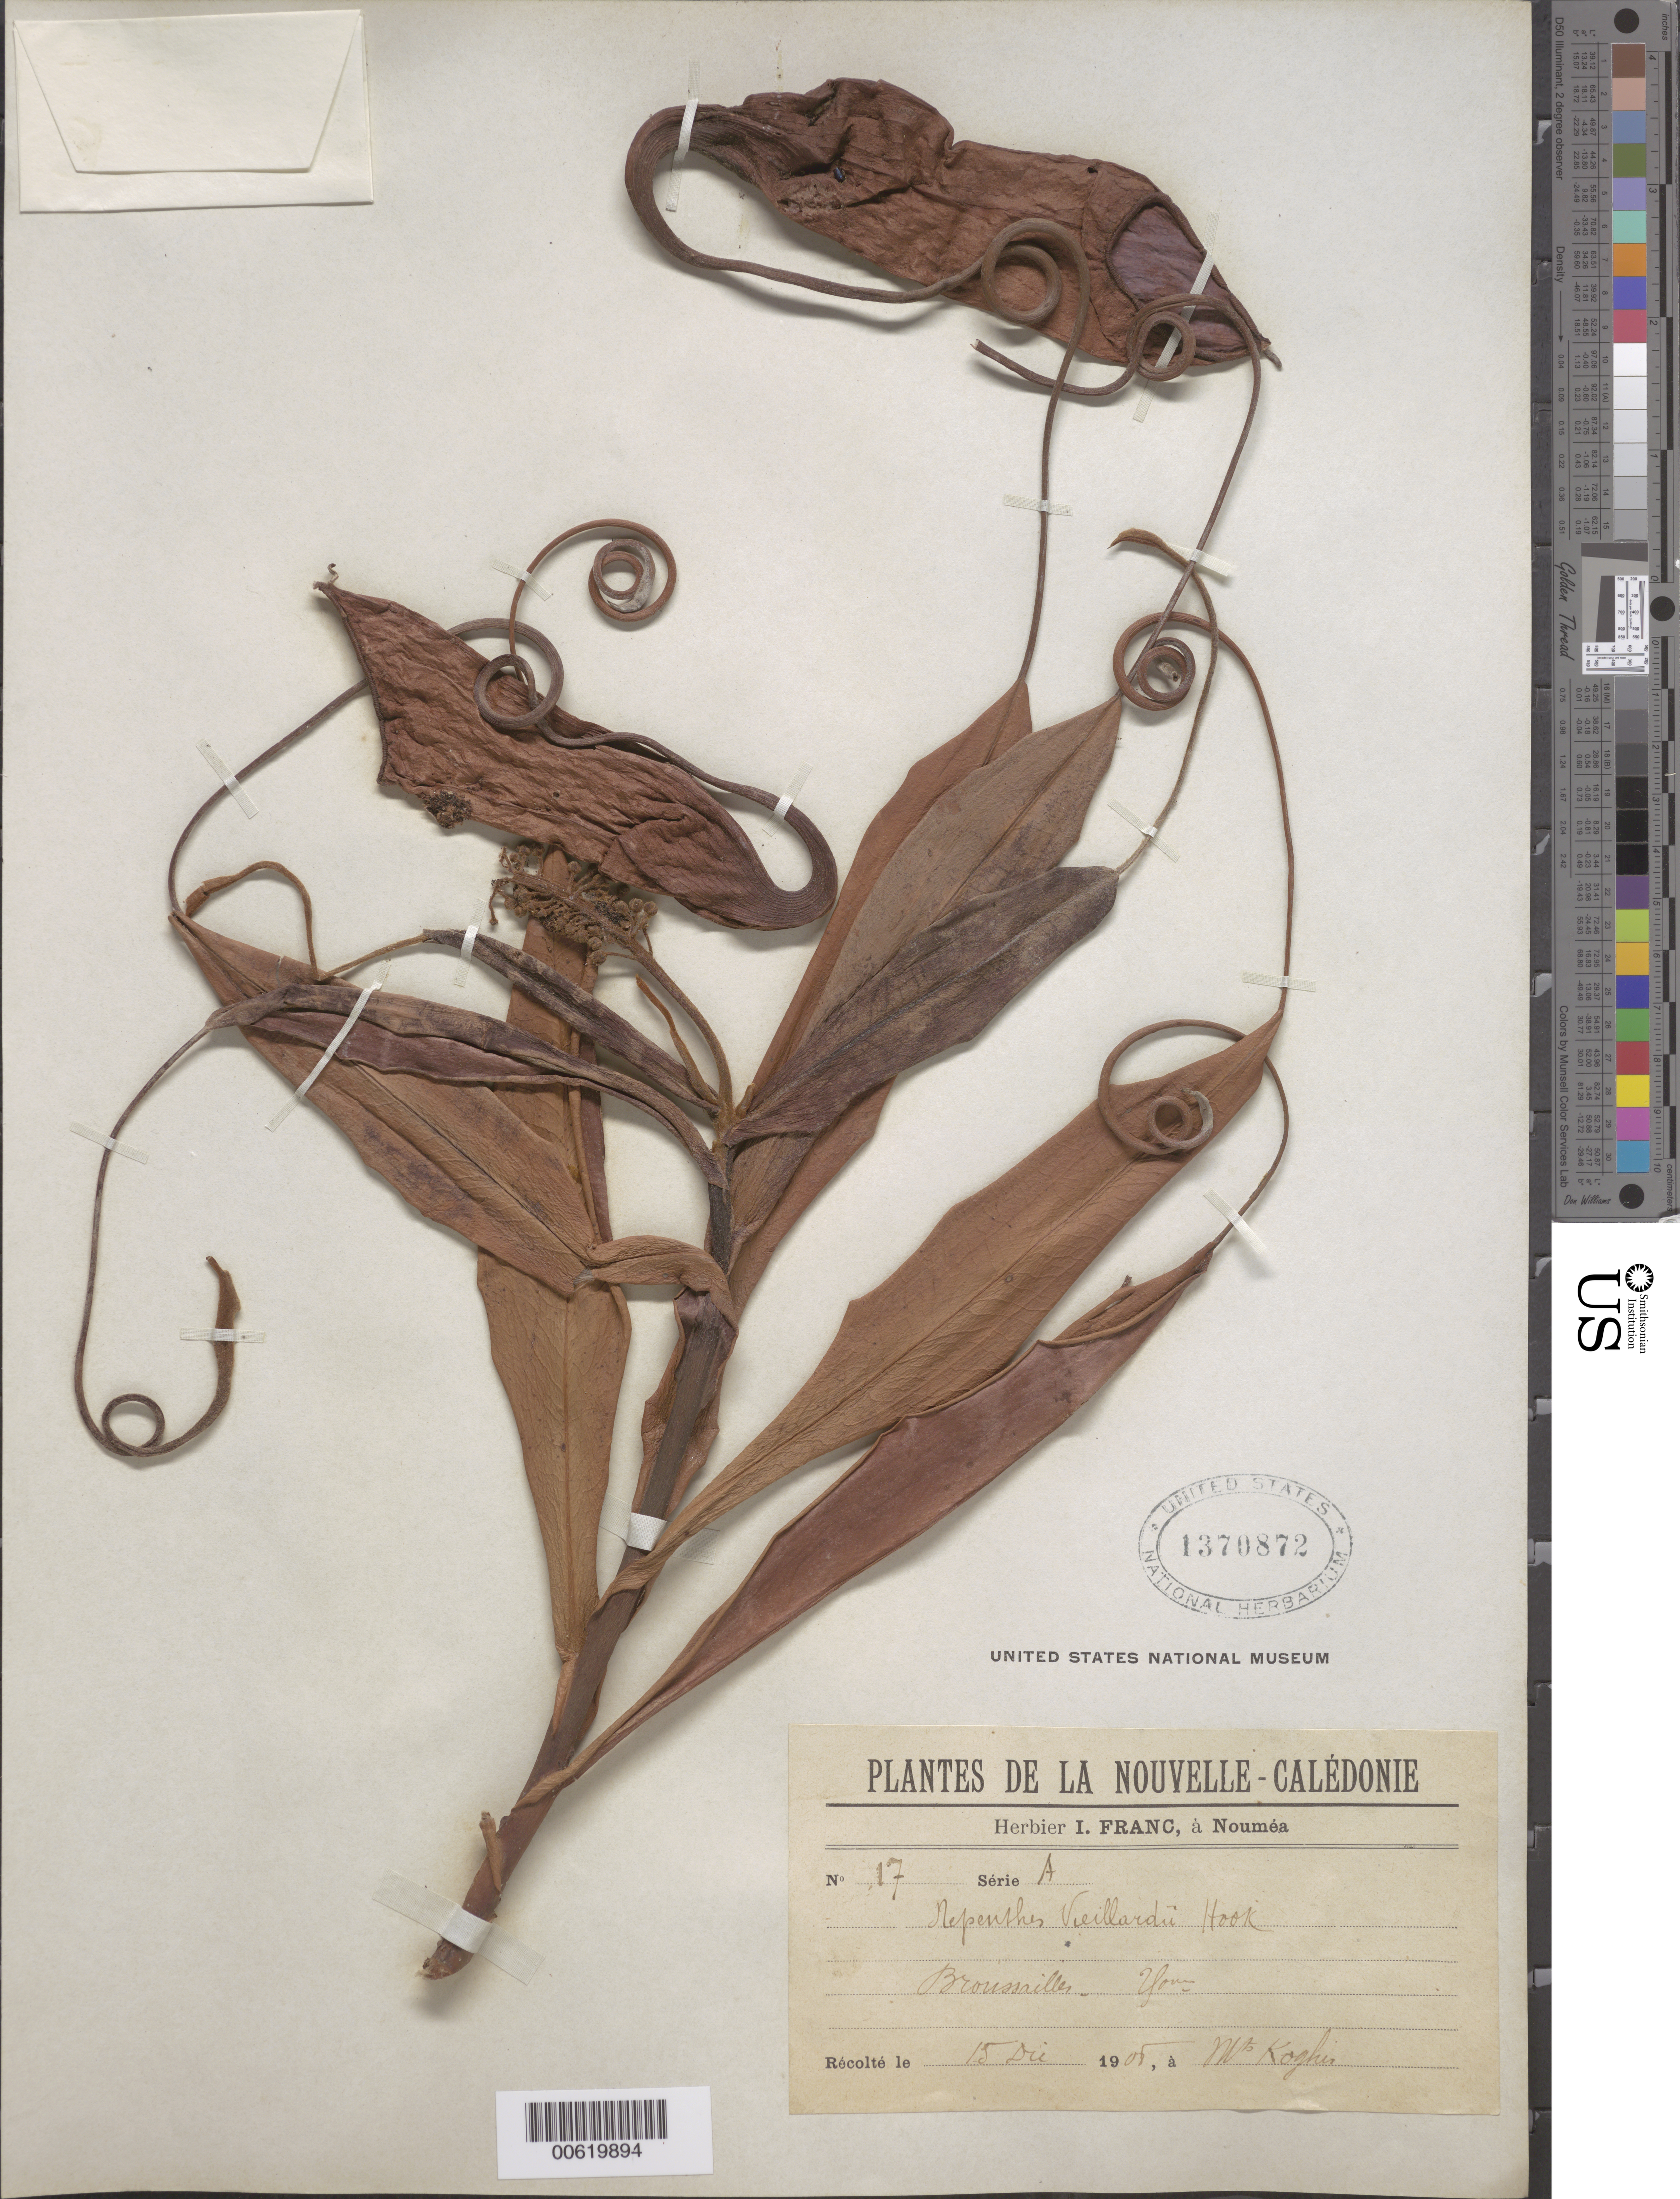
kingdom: Plantae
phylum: Tracheophyta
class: Magnoliopsida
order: Caryophyllales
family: Nepenthaceae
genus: Nepenthes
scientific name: Nepenthes vieillardii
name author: Hook. f.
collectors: I. Franc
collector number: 17A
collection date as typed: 15 Dec 1905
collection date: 1905-12-15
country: New Caledonia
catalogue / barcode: US 1370872